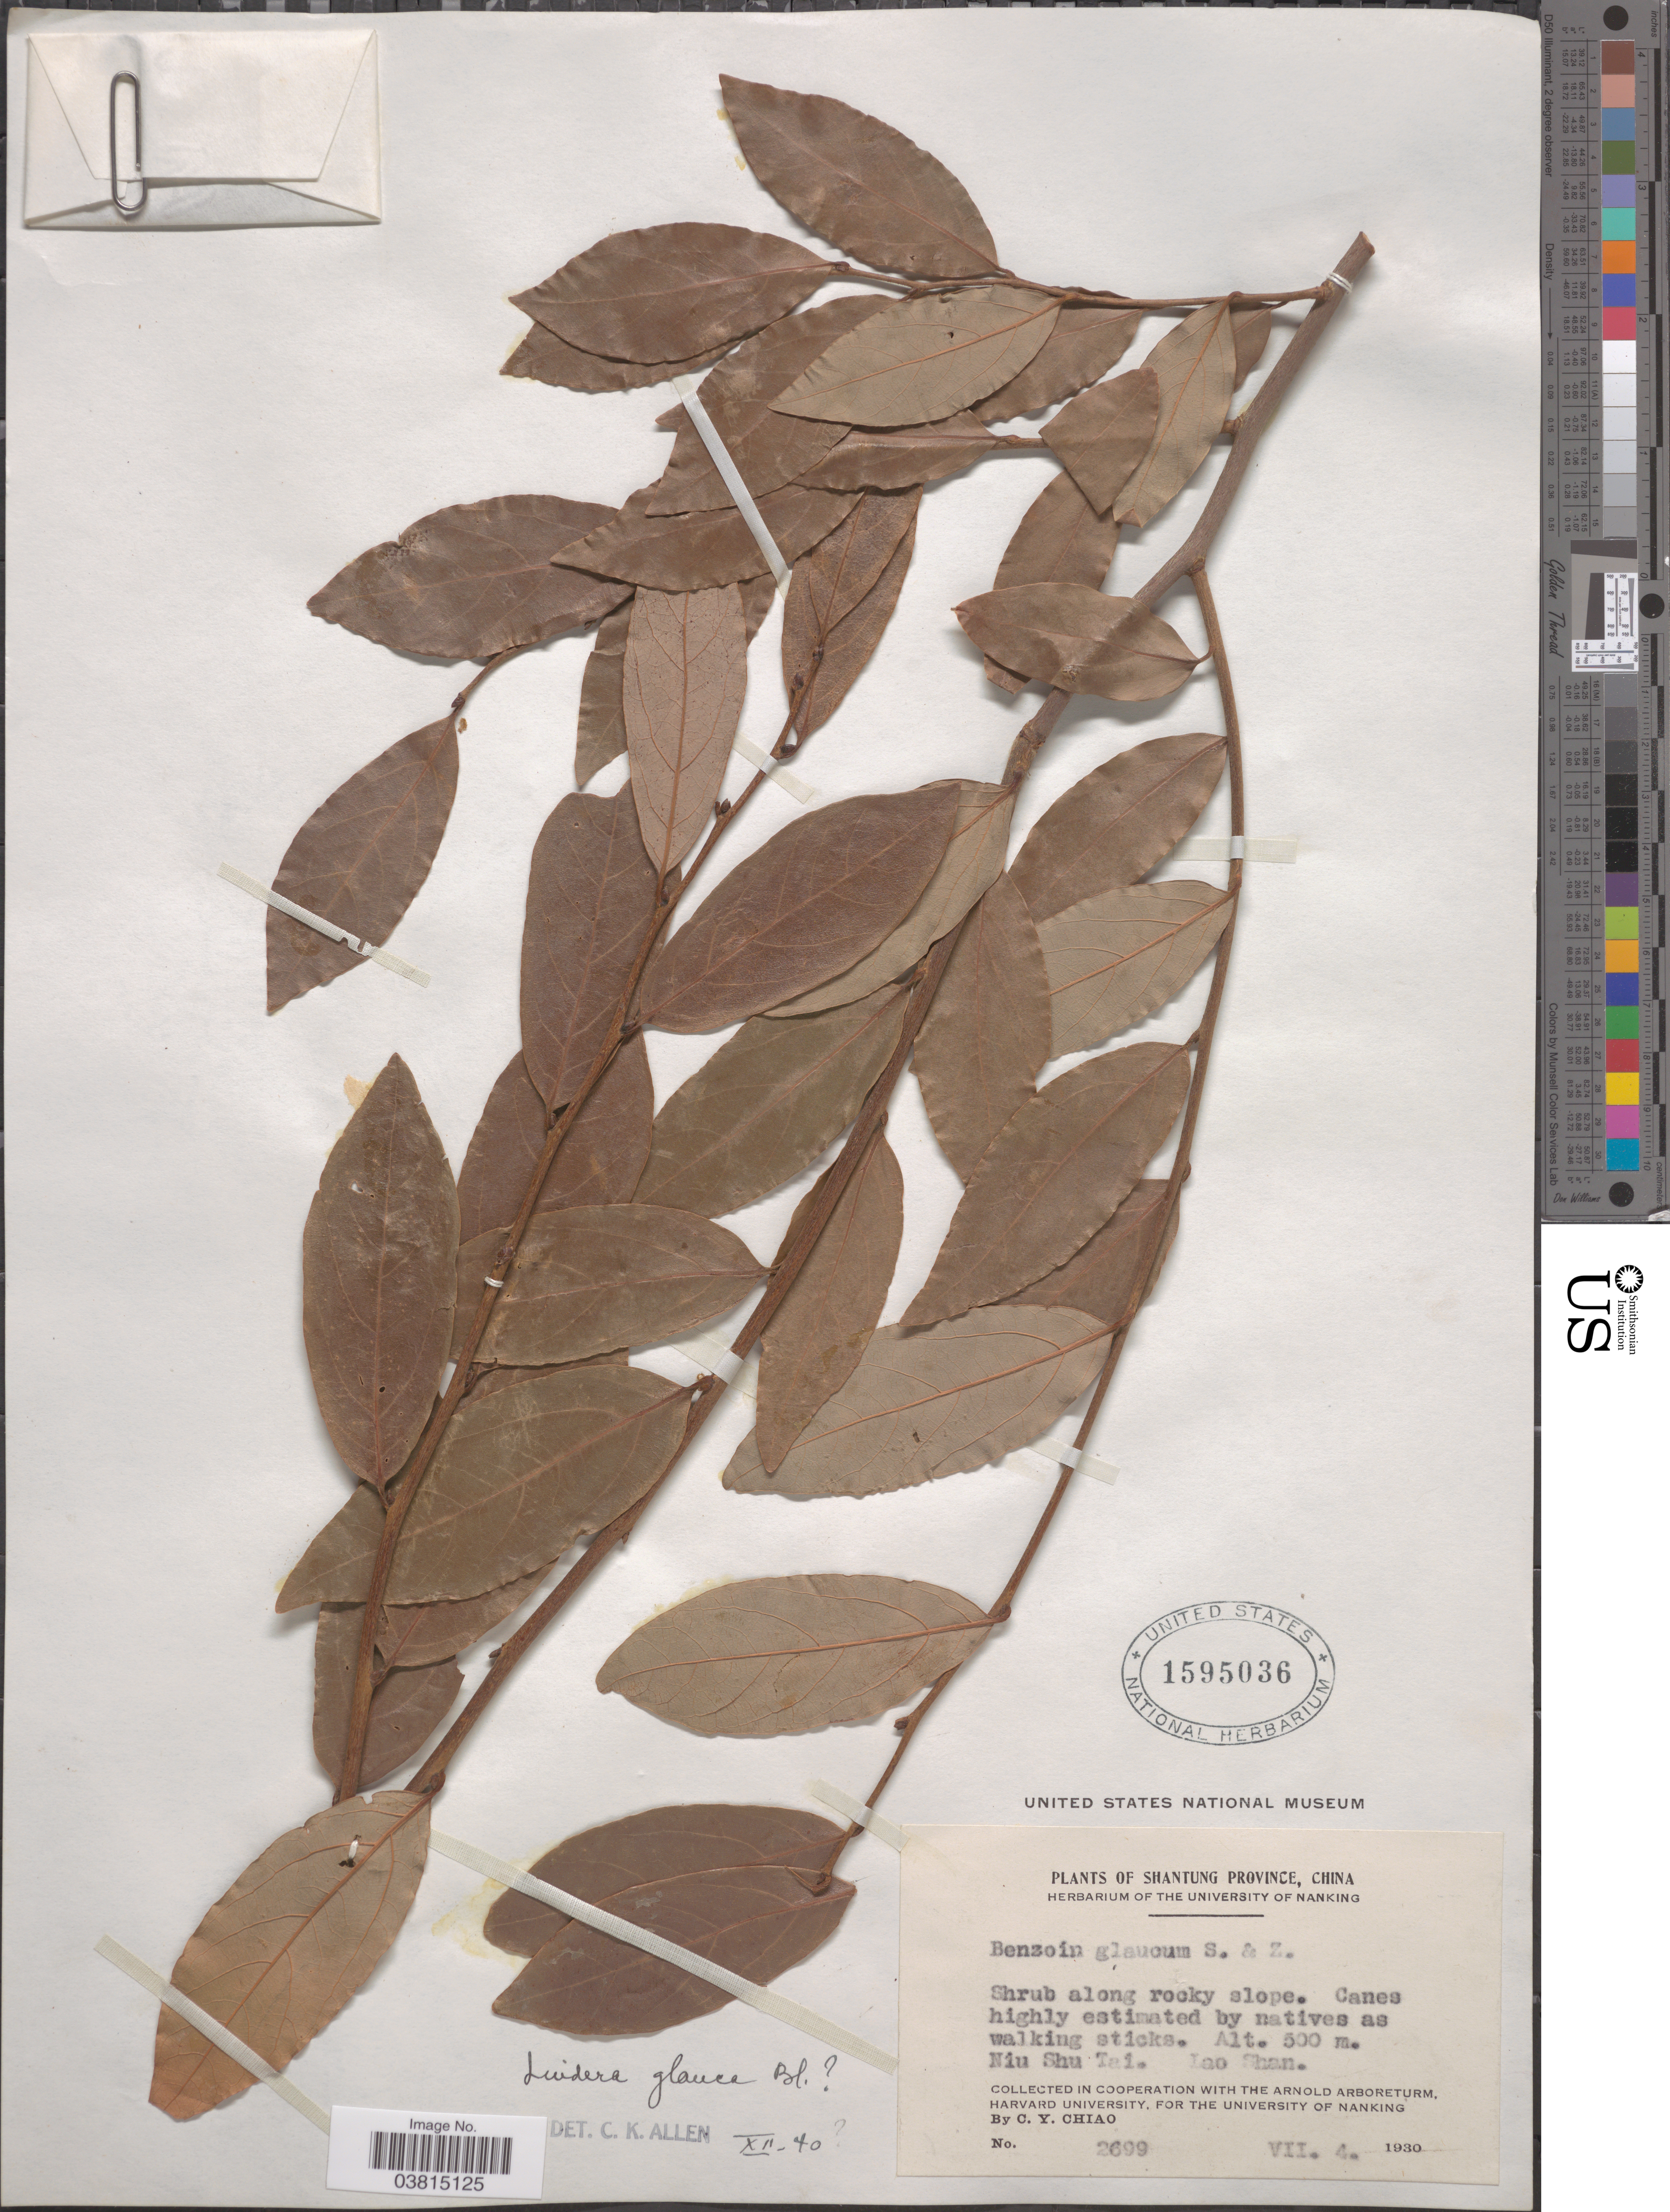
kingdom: Plantae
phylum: Tracheophyta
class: Magnoliopsida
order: Laurales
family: Lauraceae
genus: Lindera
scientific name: Lindera glauca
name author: (Siebold & Zucc.) Blume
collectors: C. Y. Chiao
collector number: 2699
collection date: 1930-07-04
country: China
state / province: Shandong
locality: Shantung Province. Niu Shu Tai. Lao Shan.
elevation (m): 500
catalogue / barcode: US 1595036